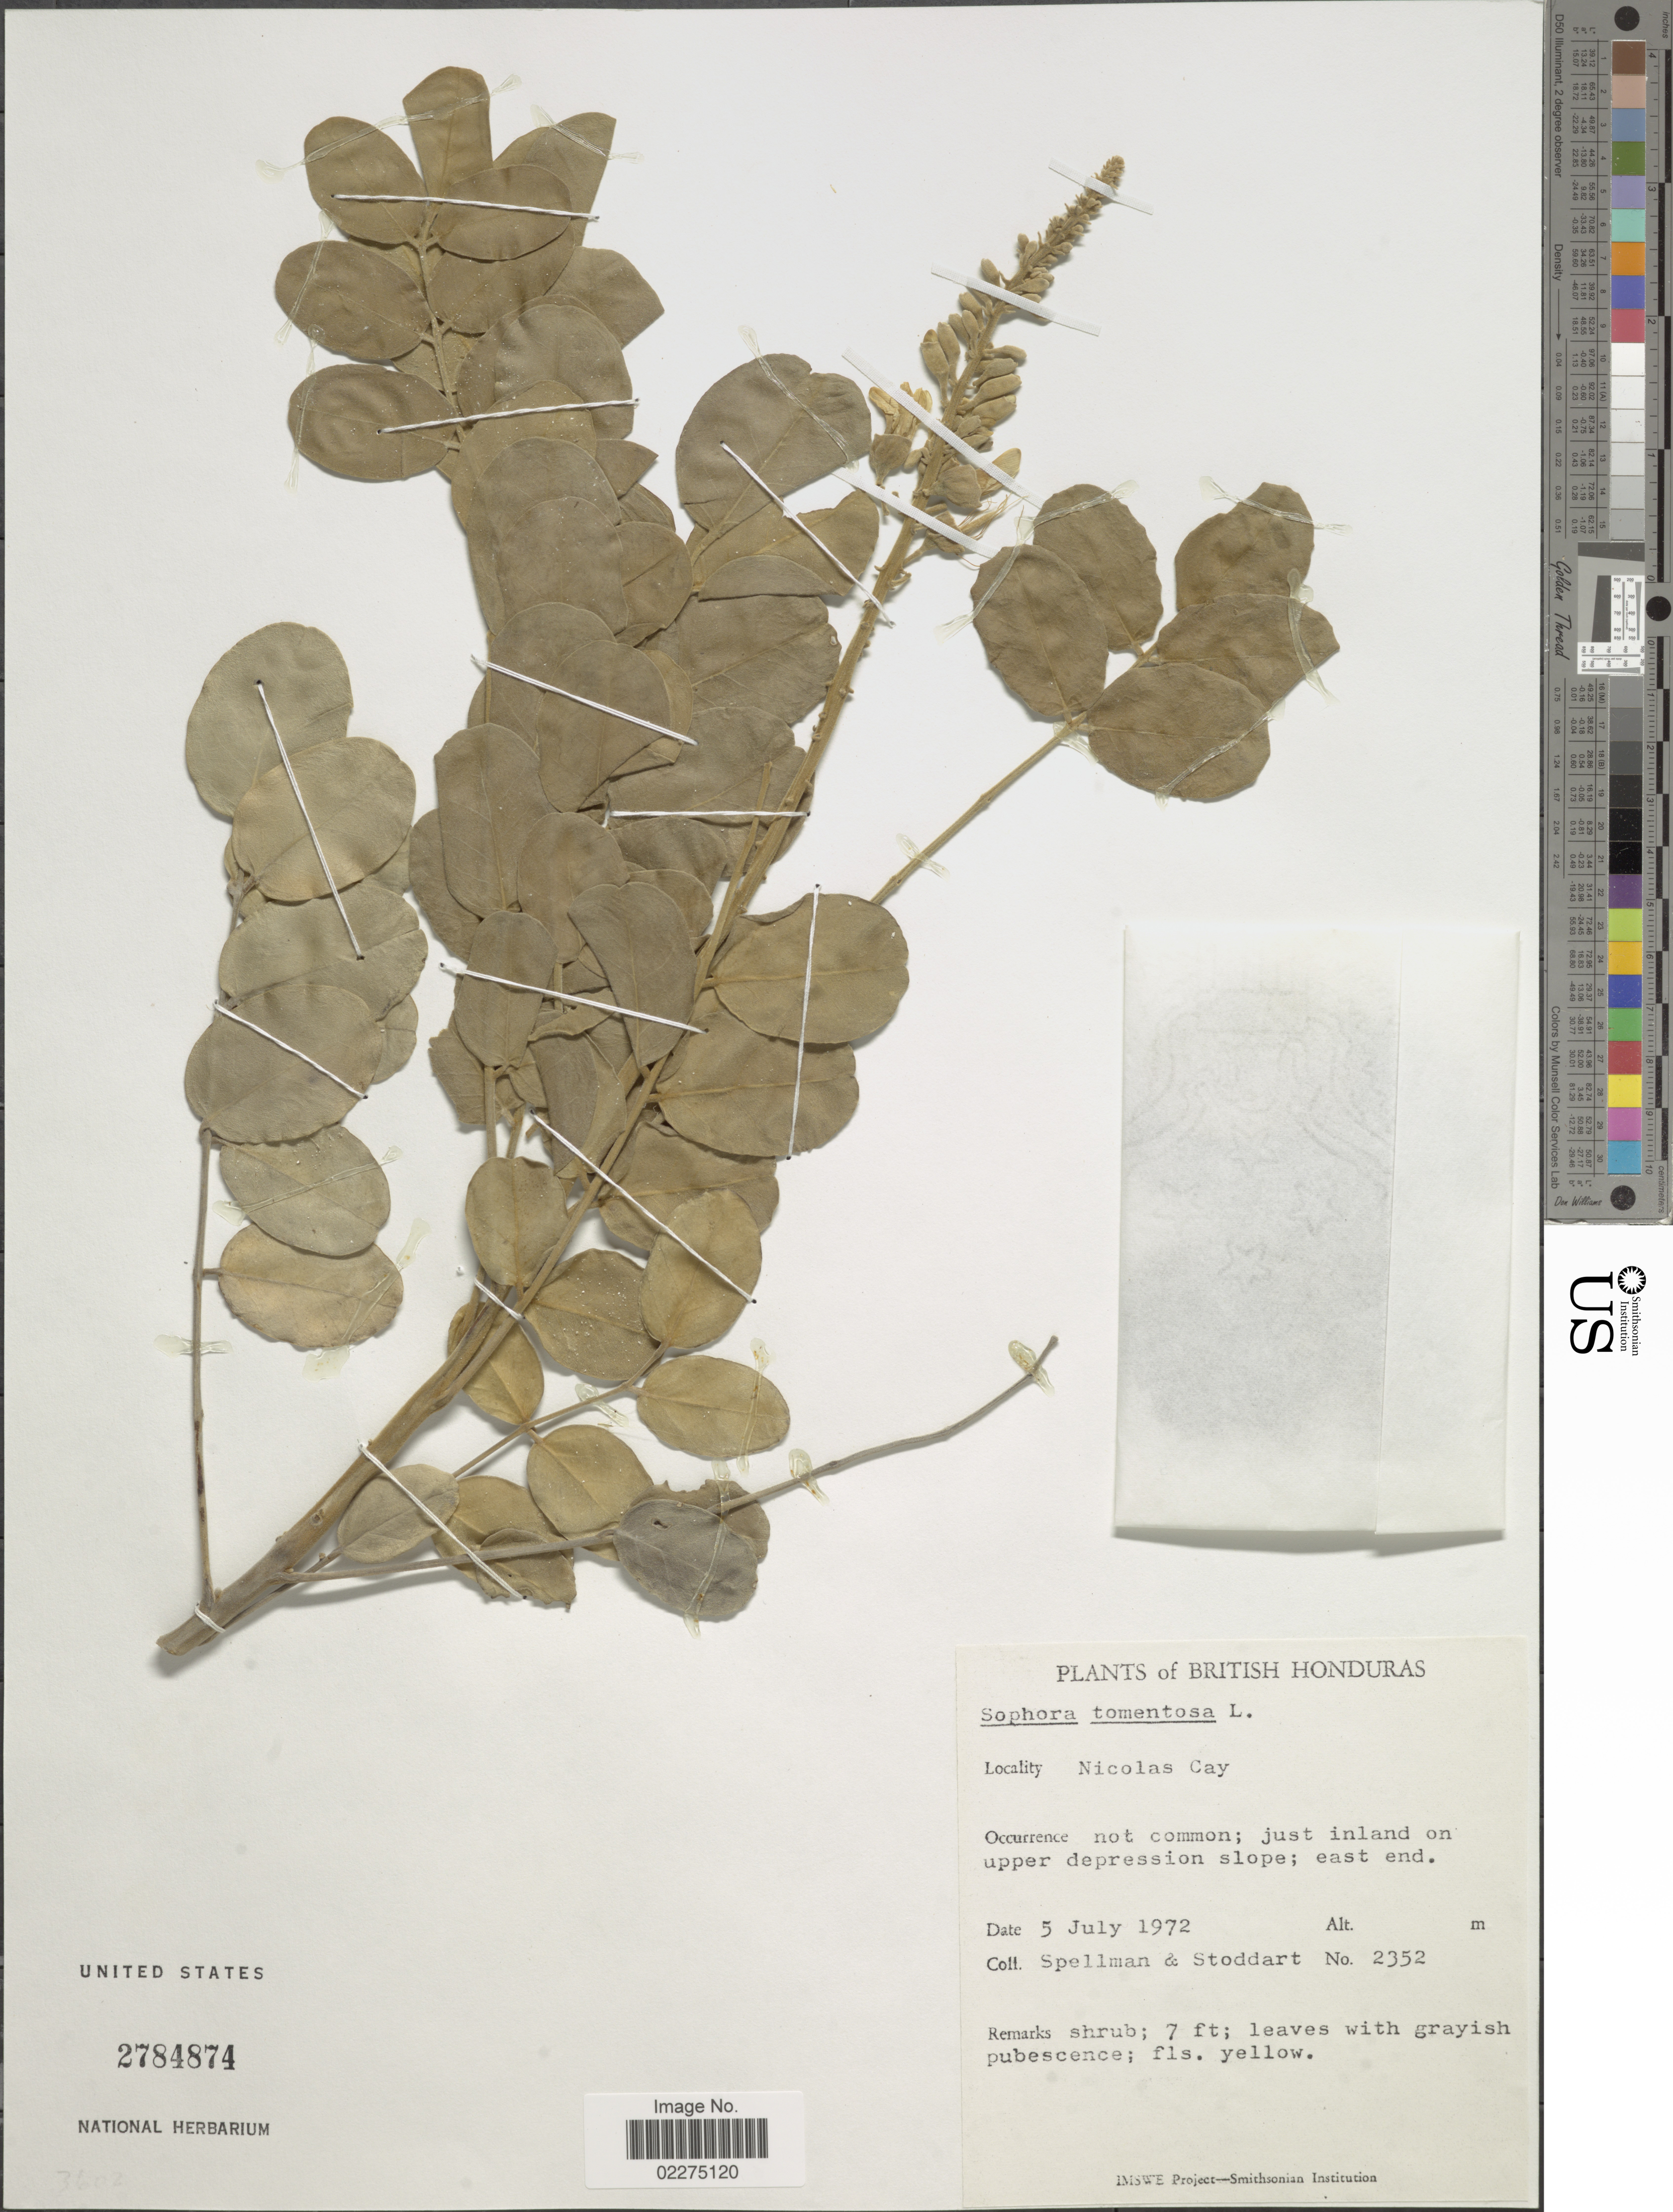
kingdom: Plantae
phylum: Tracheophyta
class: Magnoliopsida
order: Fabales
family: Fabaceae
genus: Sophora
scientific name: Sophora tomentosa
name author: L.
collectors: Spellman, -- & -. Stoddart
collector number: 2352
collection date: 1972-07-05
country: Belize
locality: British Honduras. Nicolas Cay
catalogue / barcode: US 2784874